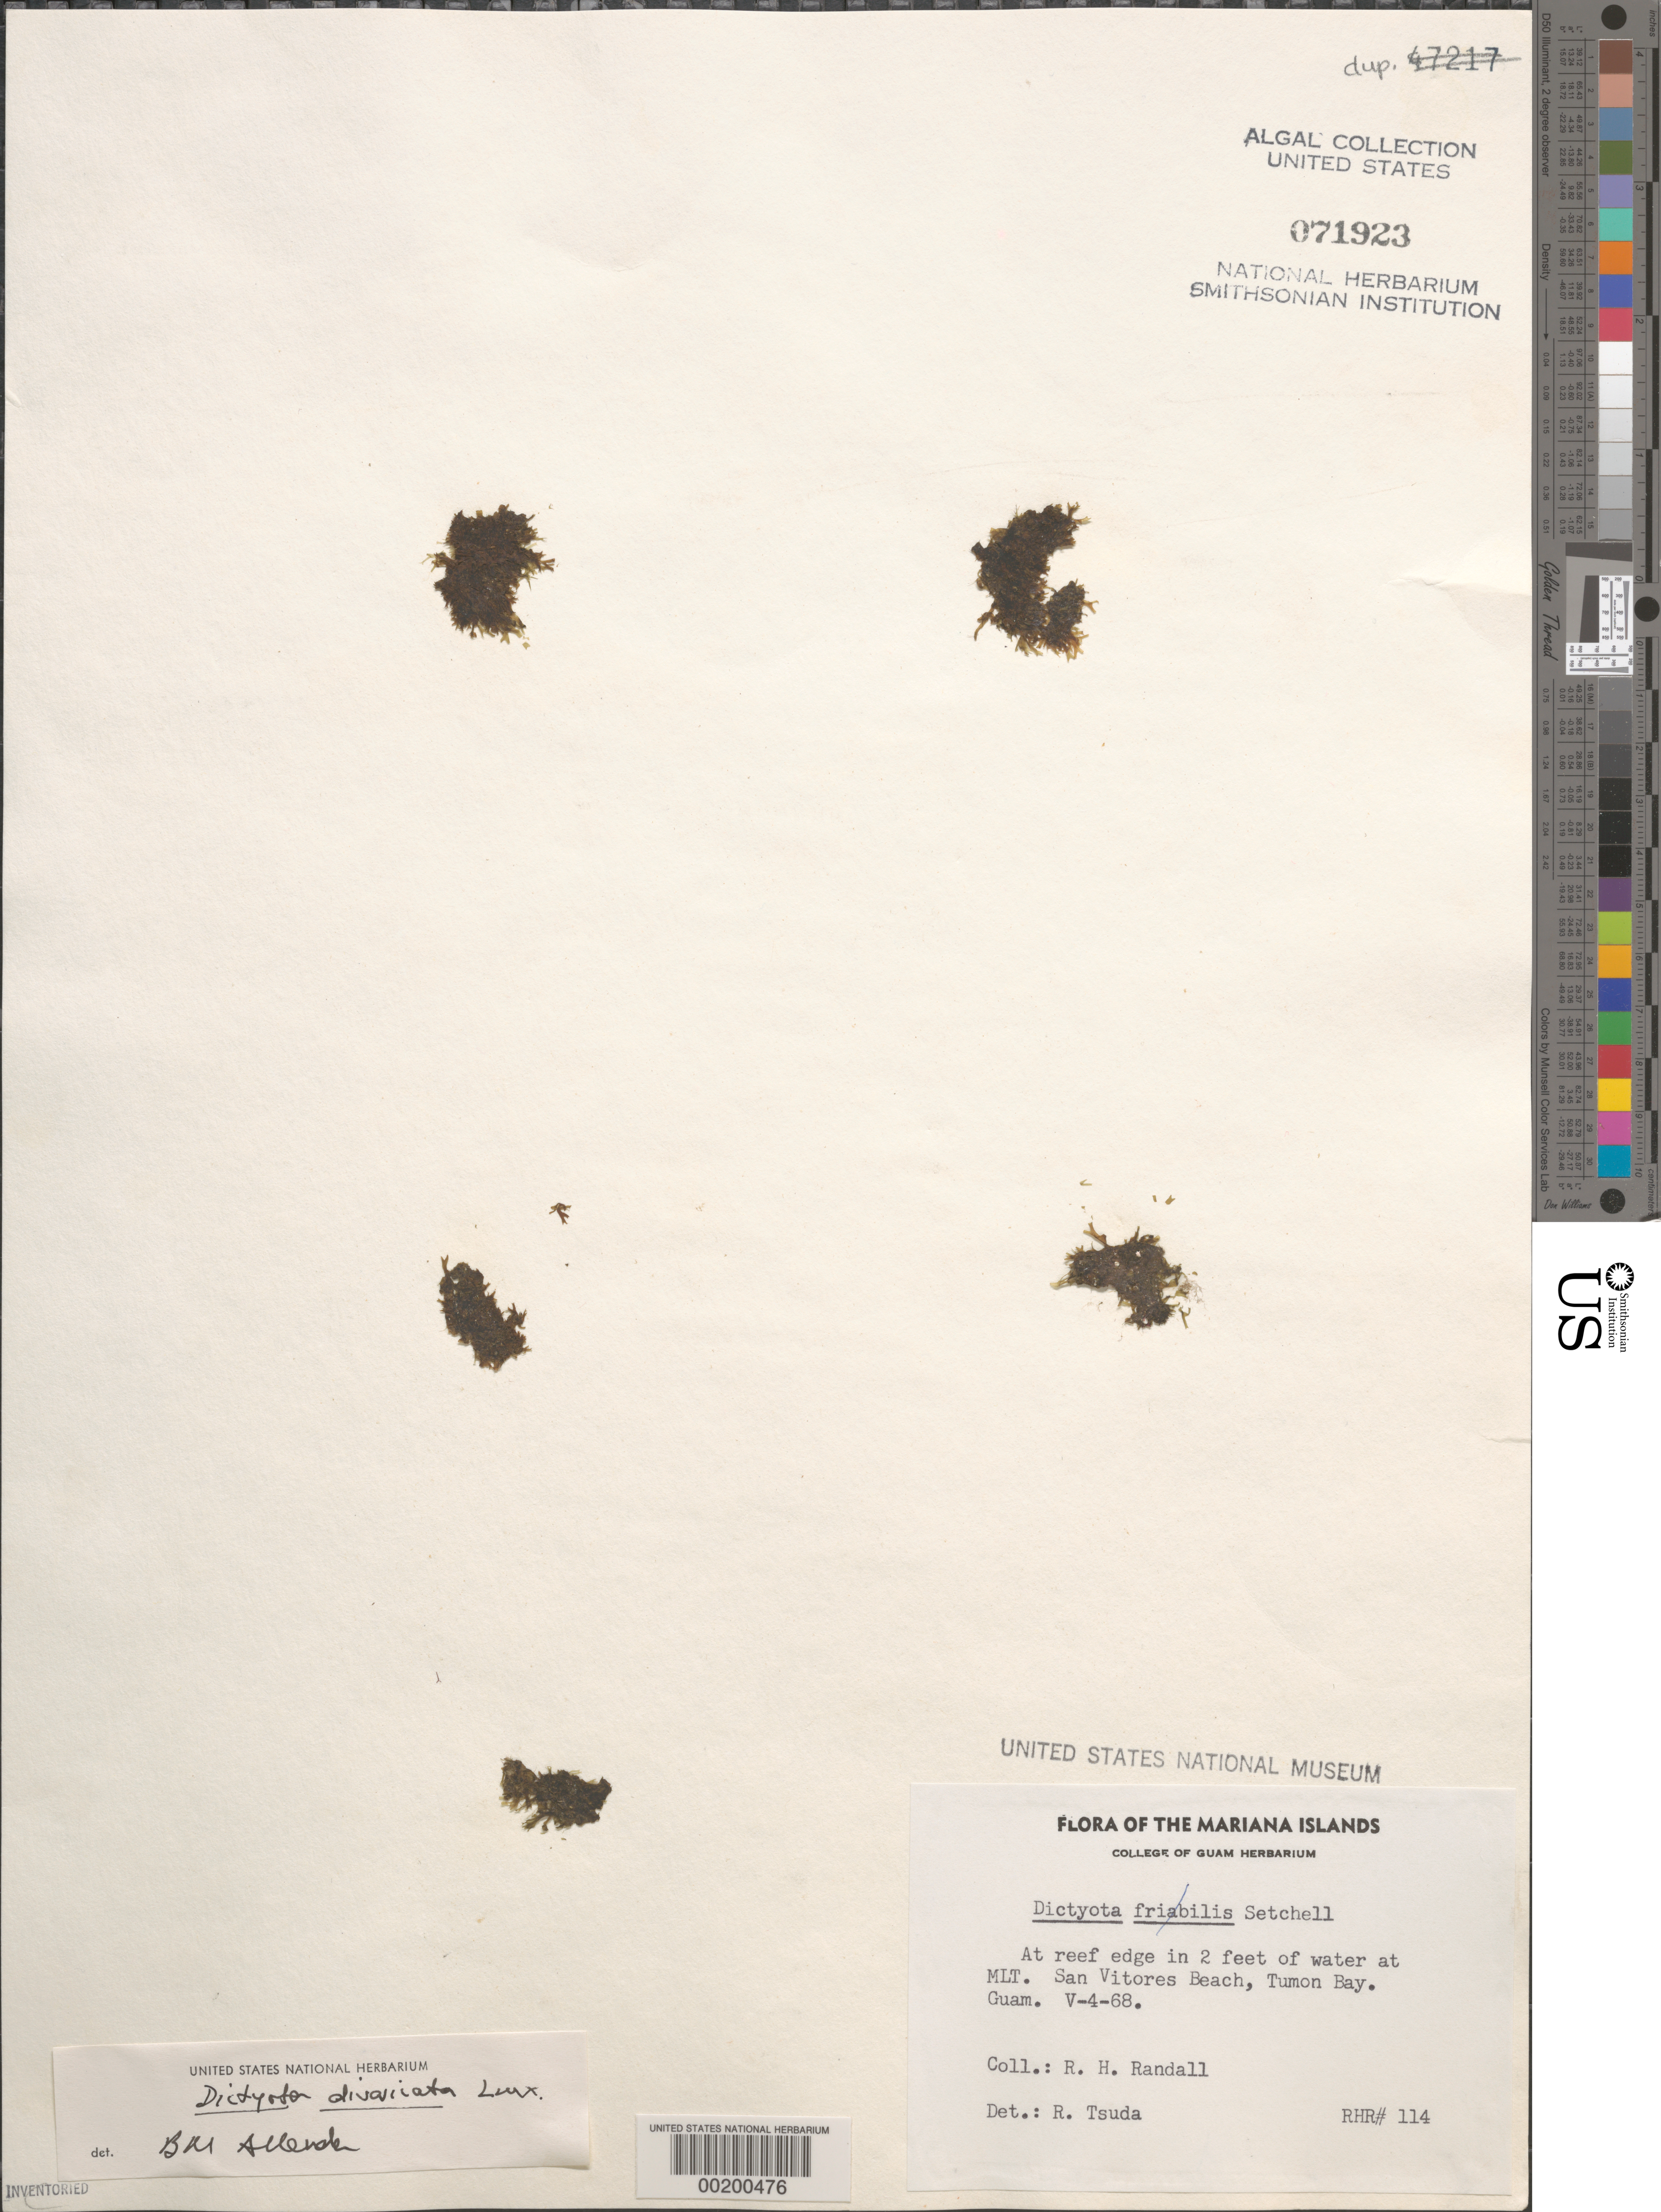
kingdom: Chromista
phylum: Ochrophyta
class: Phaeophyceae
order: Dictyotales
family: Dictyotaceae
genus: Dictyota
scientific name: Dictyota divaricata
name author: J.V.Lamouroux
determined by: Allender, B. M.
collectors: R. Randall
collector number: Randall 114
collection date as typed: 04 May 1968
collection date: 1968-05-04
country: Guam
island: Guam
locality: San Vitores Beach, Tumon Bay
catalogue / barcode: US 71923